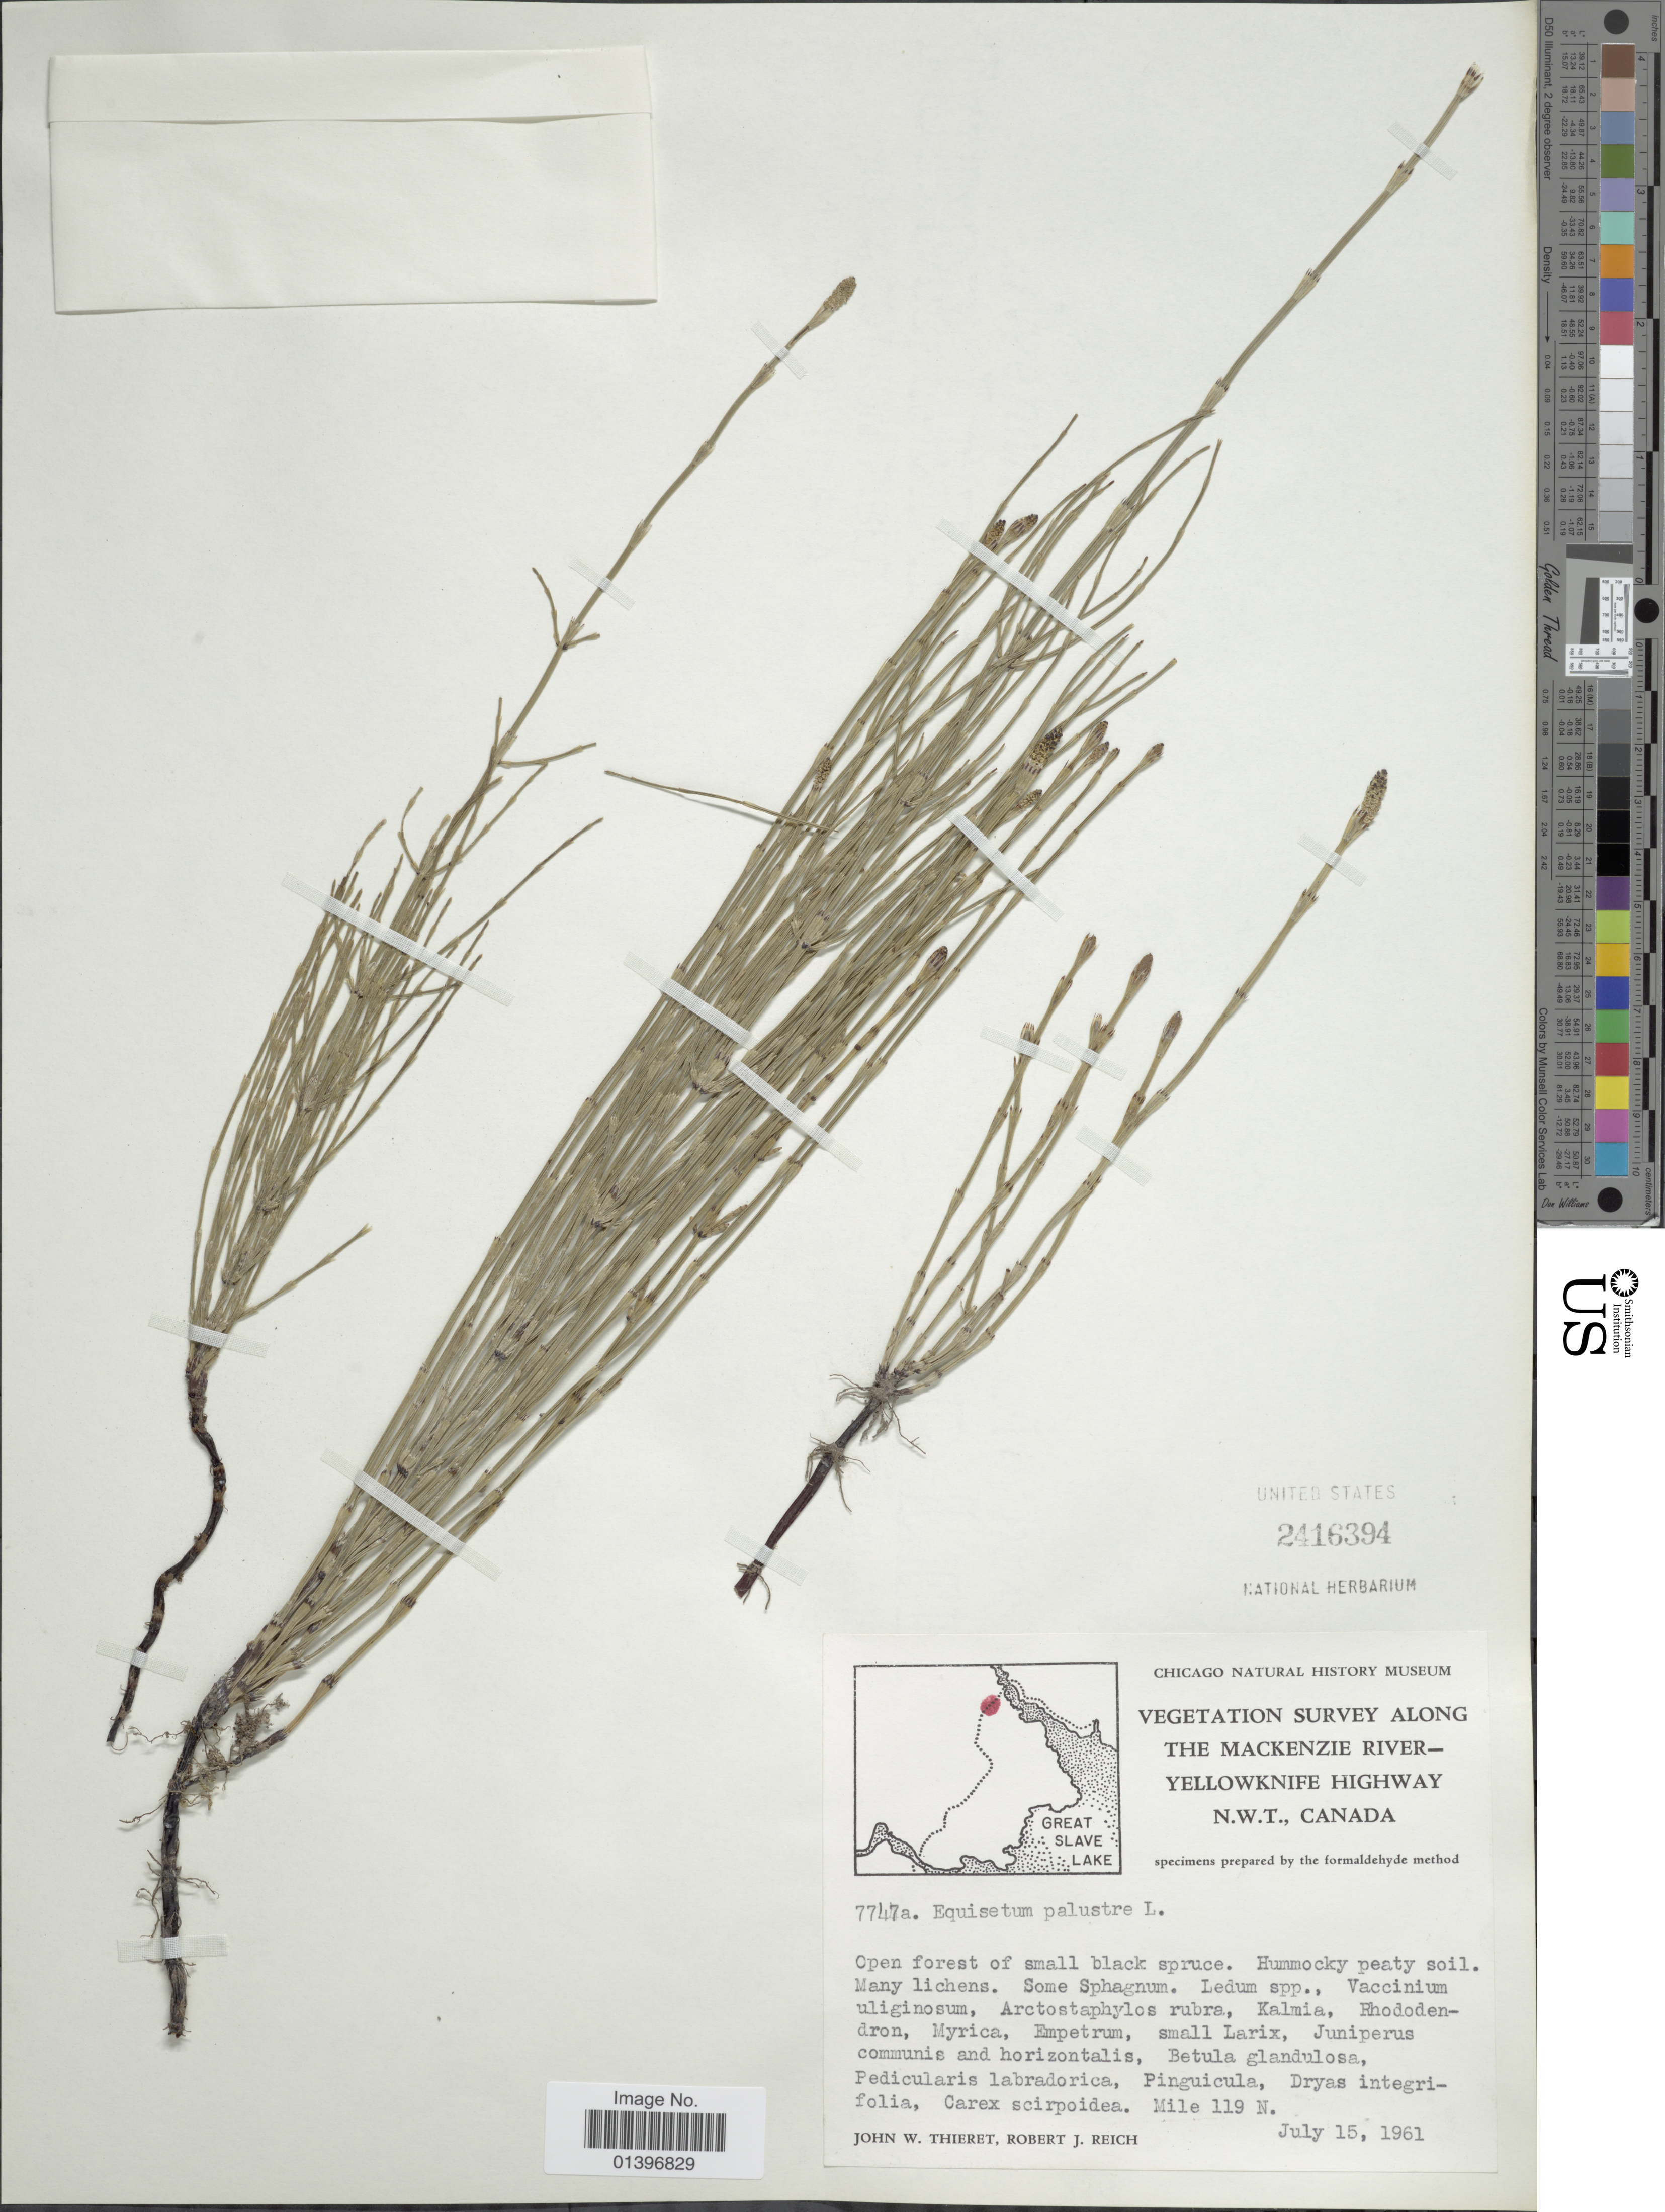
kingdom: Plantae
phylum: Tracheophyta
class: Polypodiopsida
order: Equisetales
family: Equisetaceae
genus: Equisetum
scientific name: Equisetum palustre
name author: L.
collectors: J. W. Thieret & R. Reich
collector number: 7747a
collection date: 1961-07-15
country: Canada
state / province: Northwest Territories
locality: Vegetation Survey along the Mackenzie River-Yellowknife Highway, N.W.T. Mile 119 N.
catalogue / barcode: US 2416394